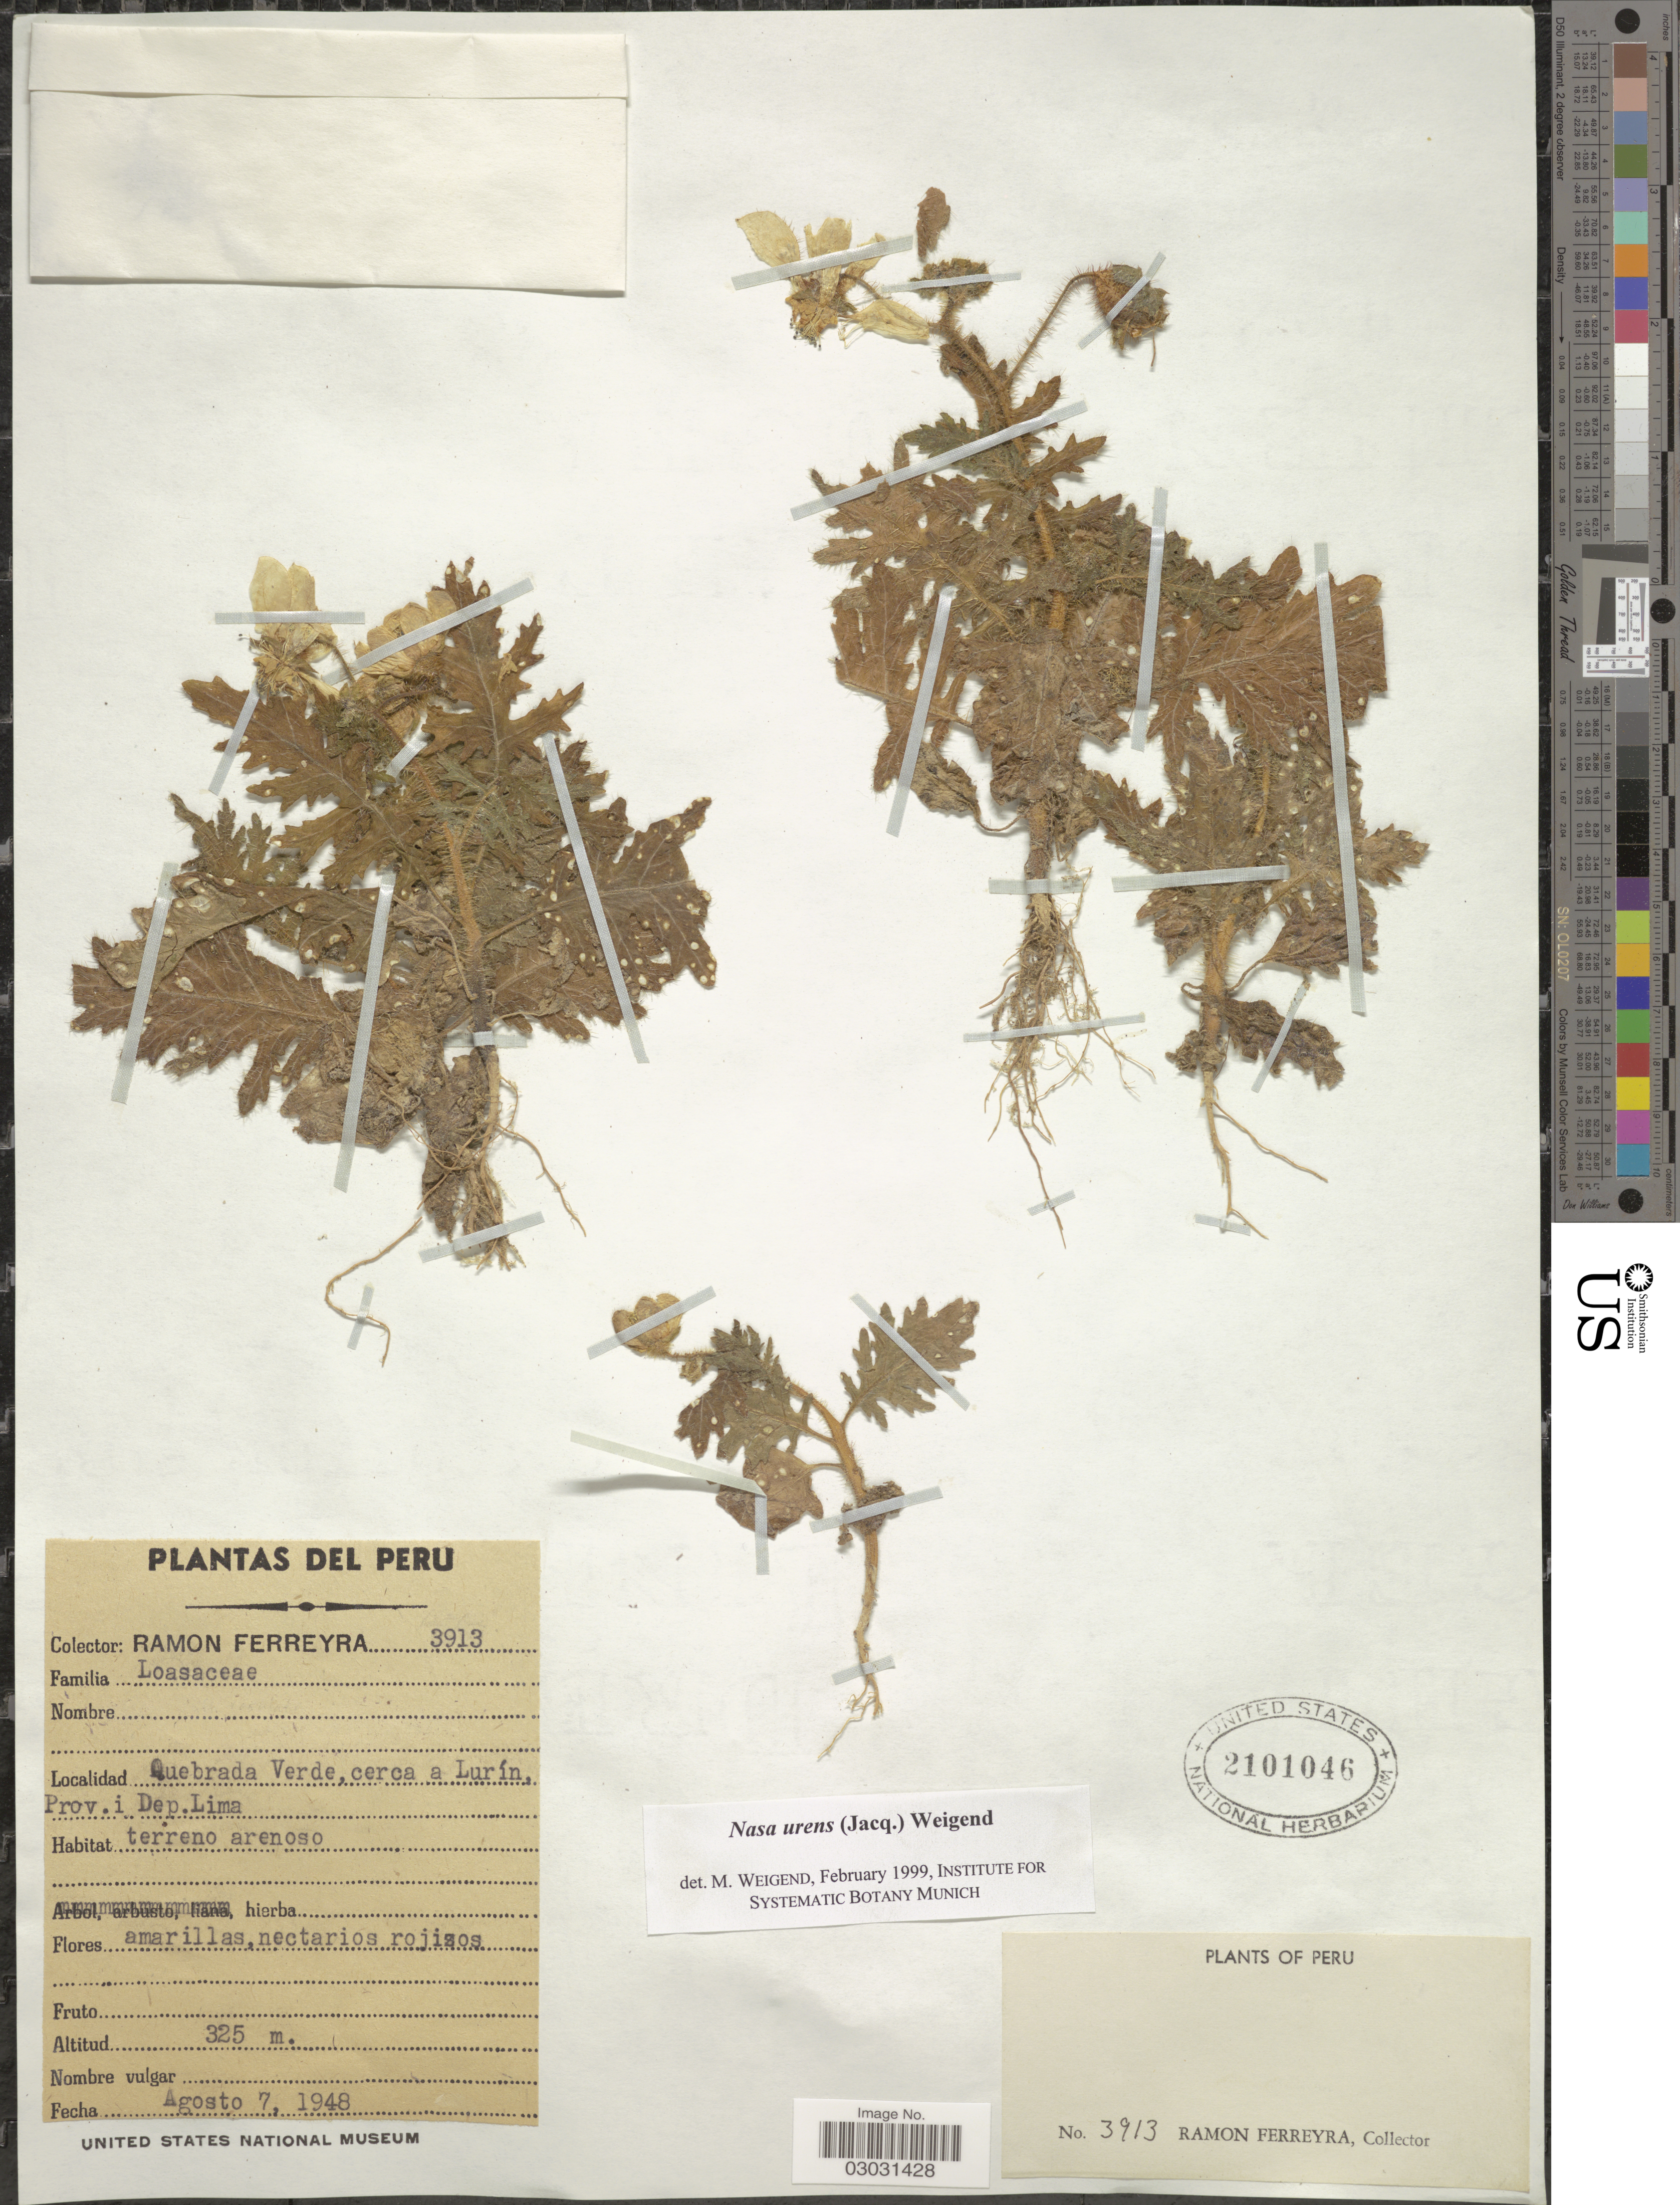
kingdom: Plantae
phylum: Tracheophyta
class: Magnoliopsida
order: Cornales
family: Loasaceae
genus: Nasa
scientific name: Nasa urens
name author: (Jacq.) Weigand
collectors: R. A. Ferreyra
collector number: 3913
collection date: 1948-08-07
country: Peru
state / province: Lima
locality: Quebrada Verde, cerca a Lurín, Prov. i Dep. Lima.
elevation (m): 325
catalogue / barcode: US 2101046